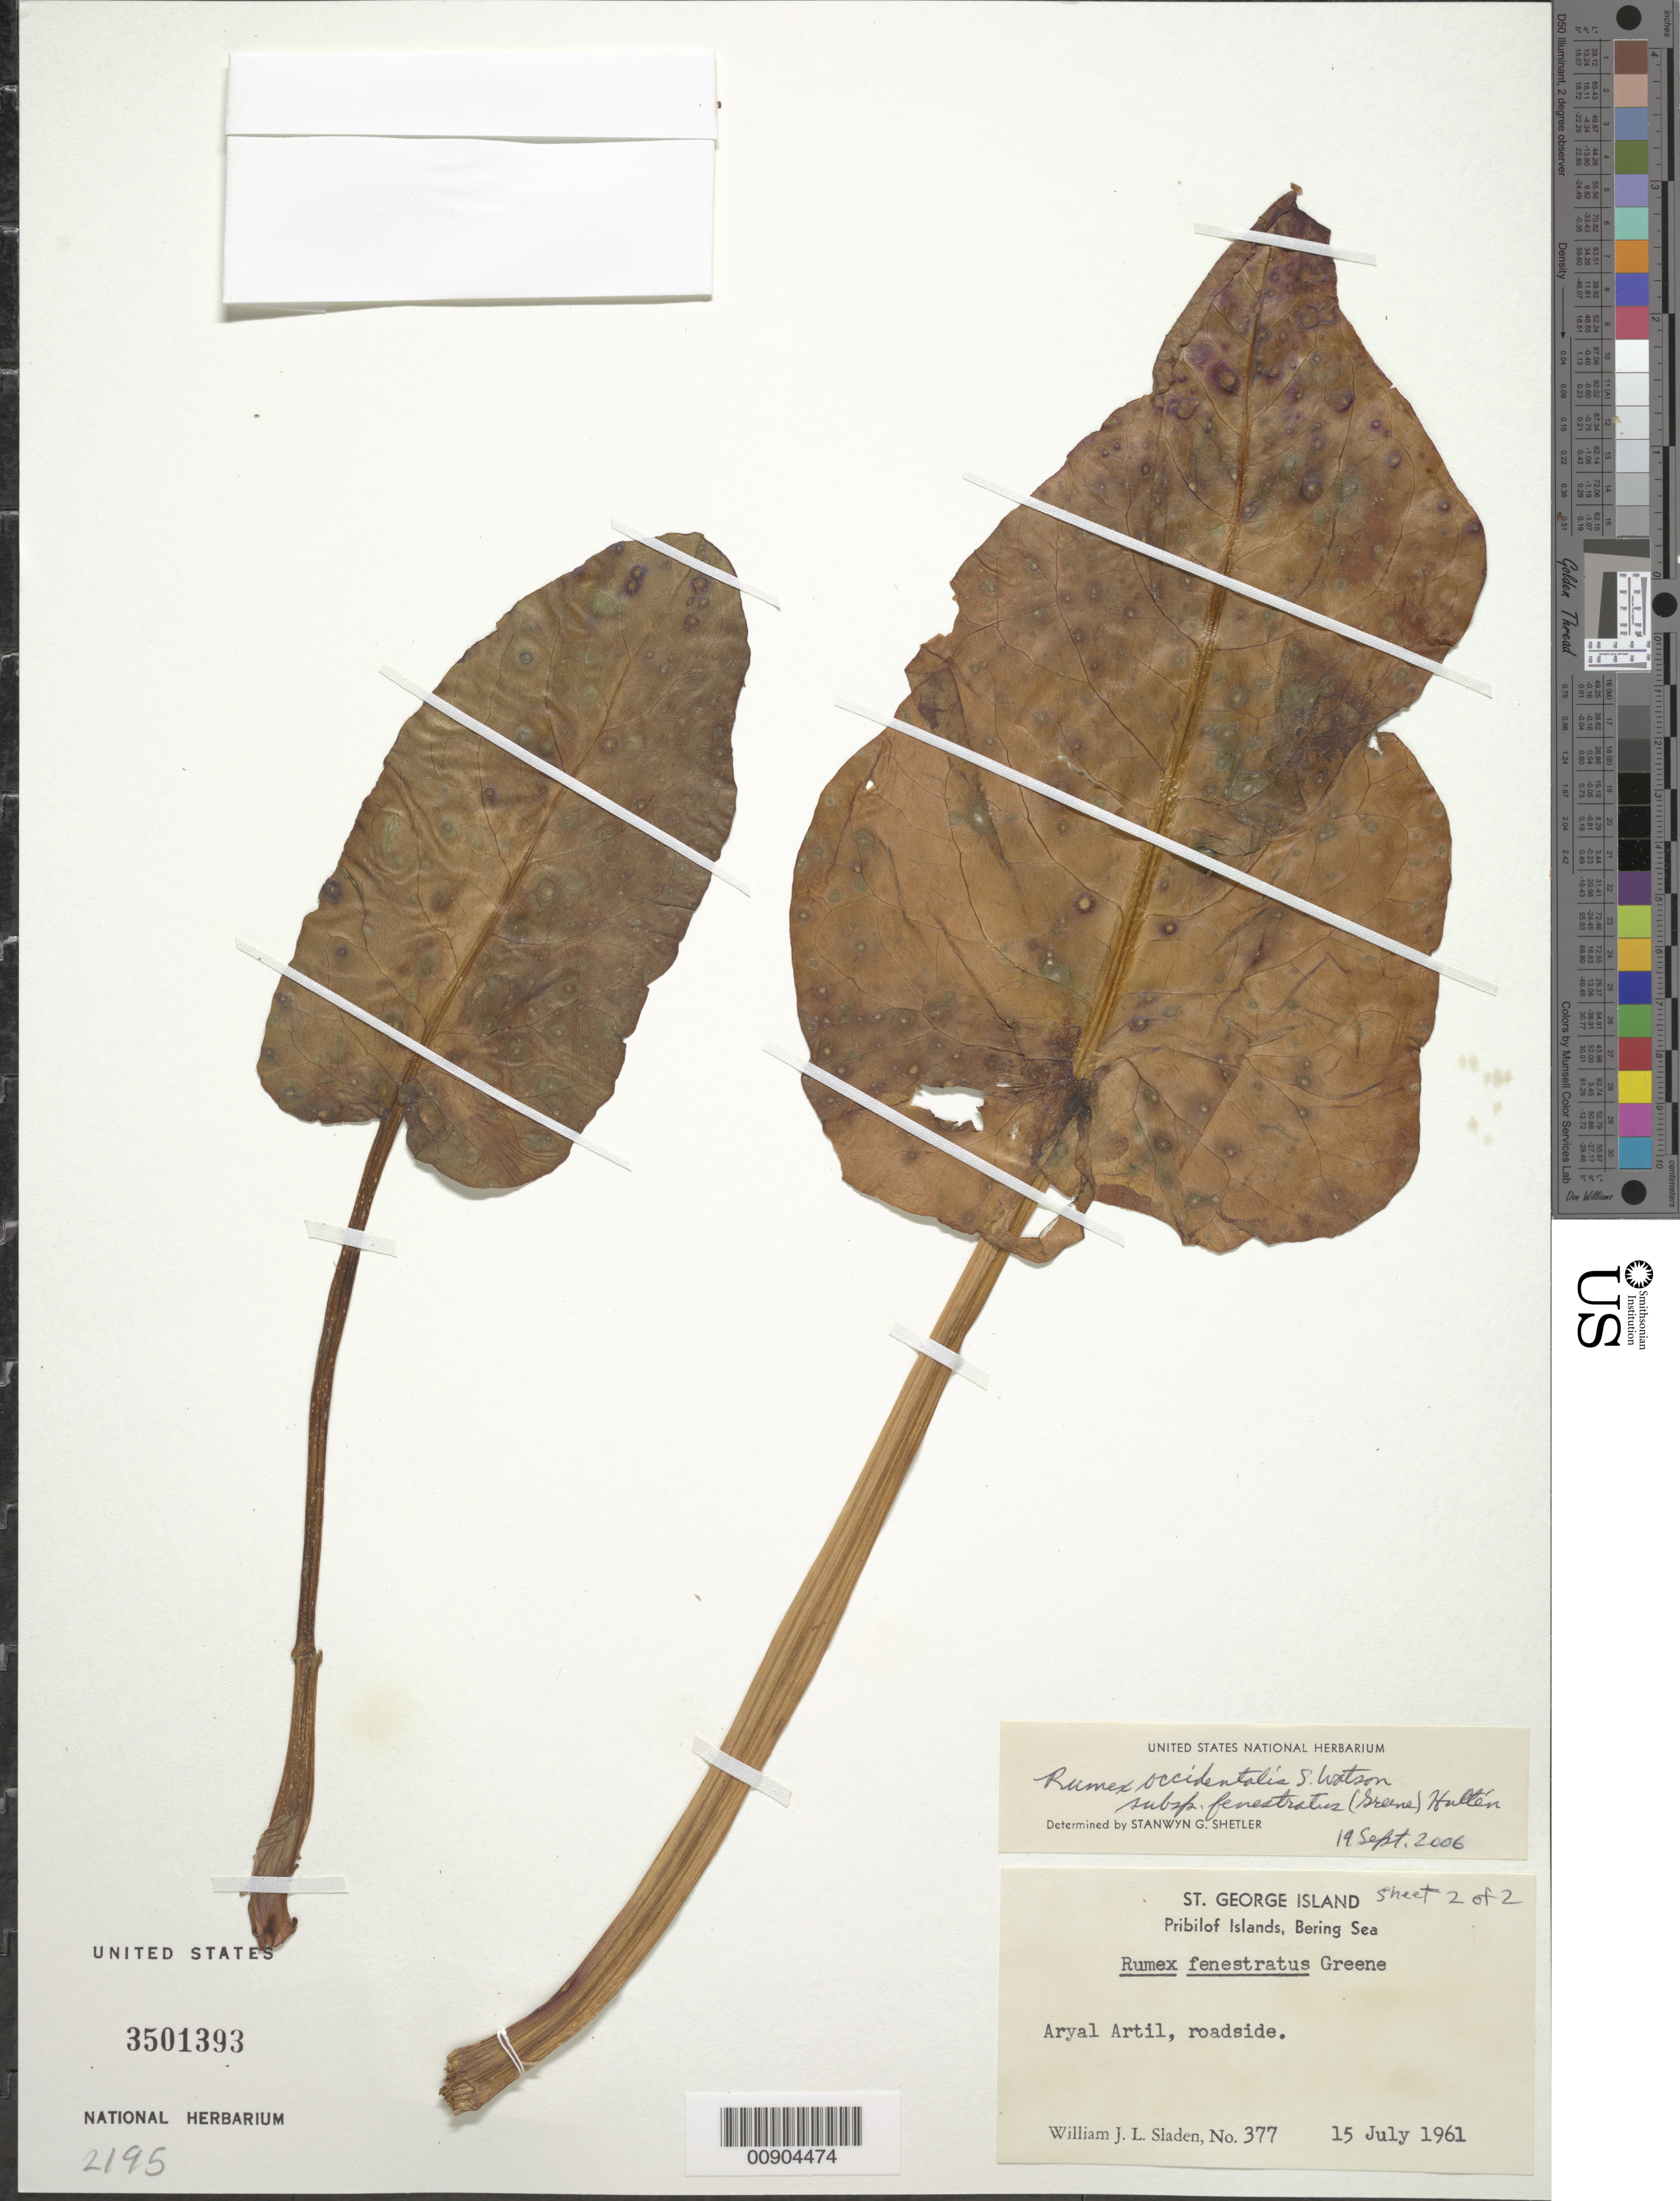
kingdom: Plantae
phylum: Tracheophyta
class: Magnoliopsida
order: Caryophyllales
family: Polygonaceae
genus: Rumex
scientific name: Rumex occidentalis subsp. fenestratus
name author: (Greene) Hultén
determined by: Shetler, Stanwyn G., (US), NMNH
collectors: W. Sladen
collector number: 377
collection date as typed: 15 Jul 1961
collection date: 1961-07-15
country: United States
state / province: Alaska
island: St. George Island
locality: St. George Island. Aryal Artil., Bering Sea, Pribilof Islands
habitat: Roadside.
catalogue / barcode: US 3501393